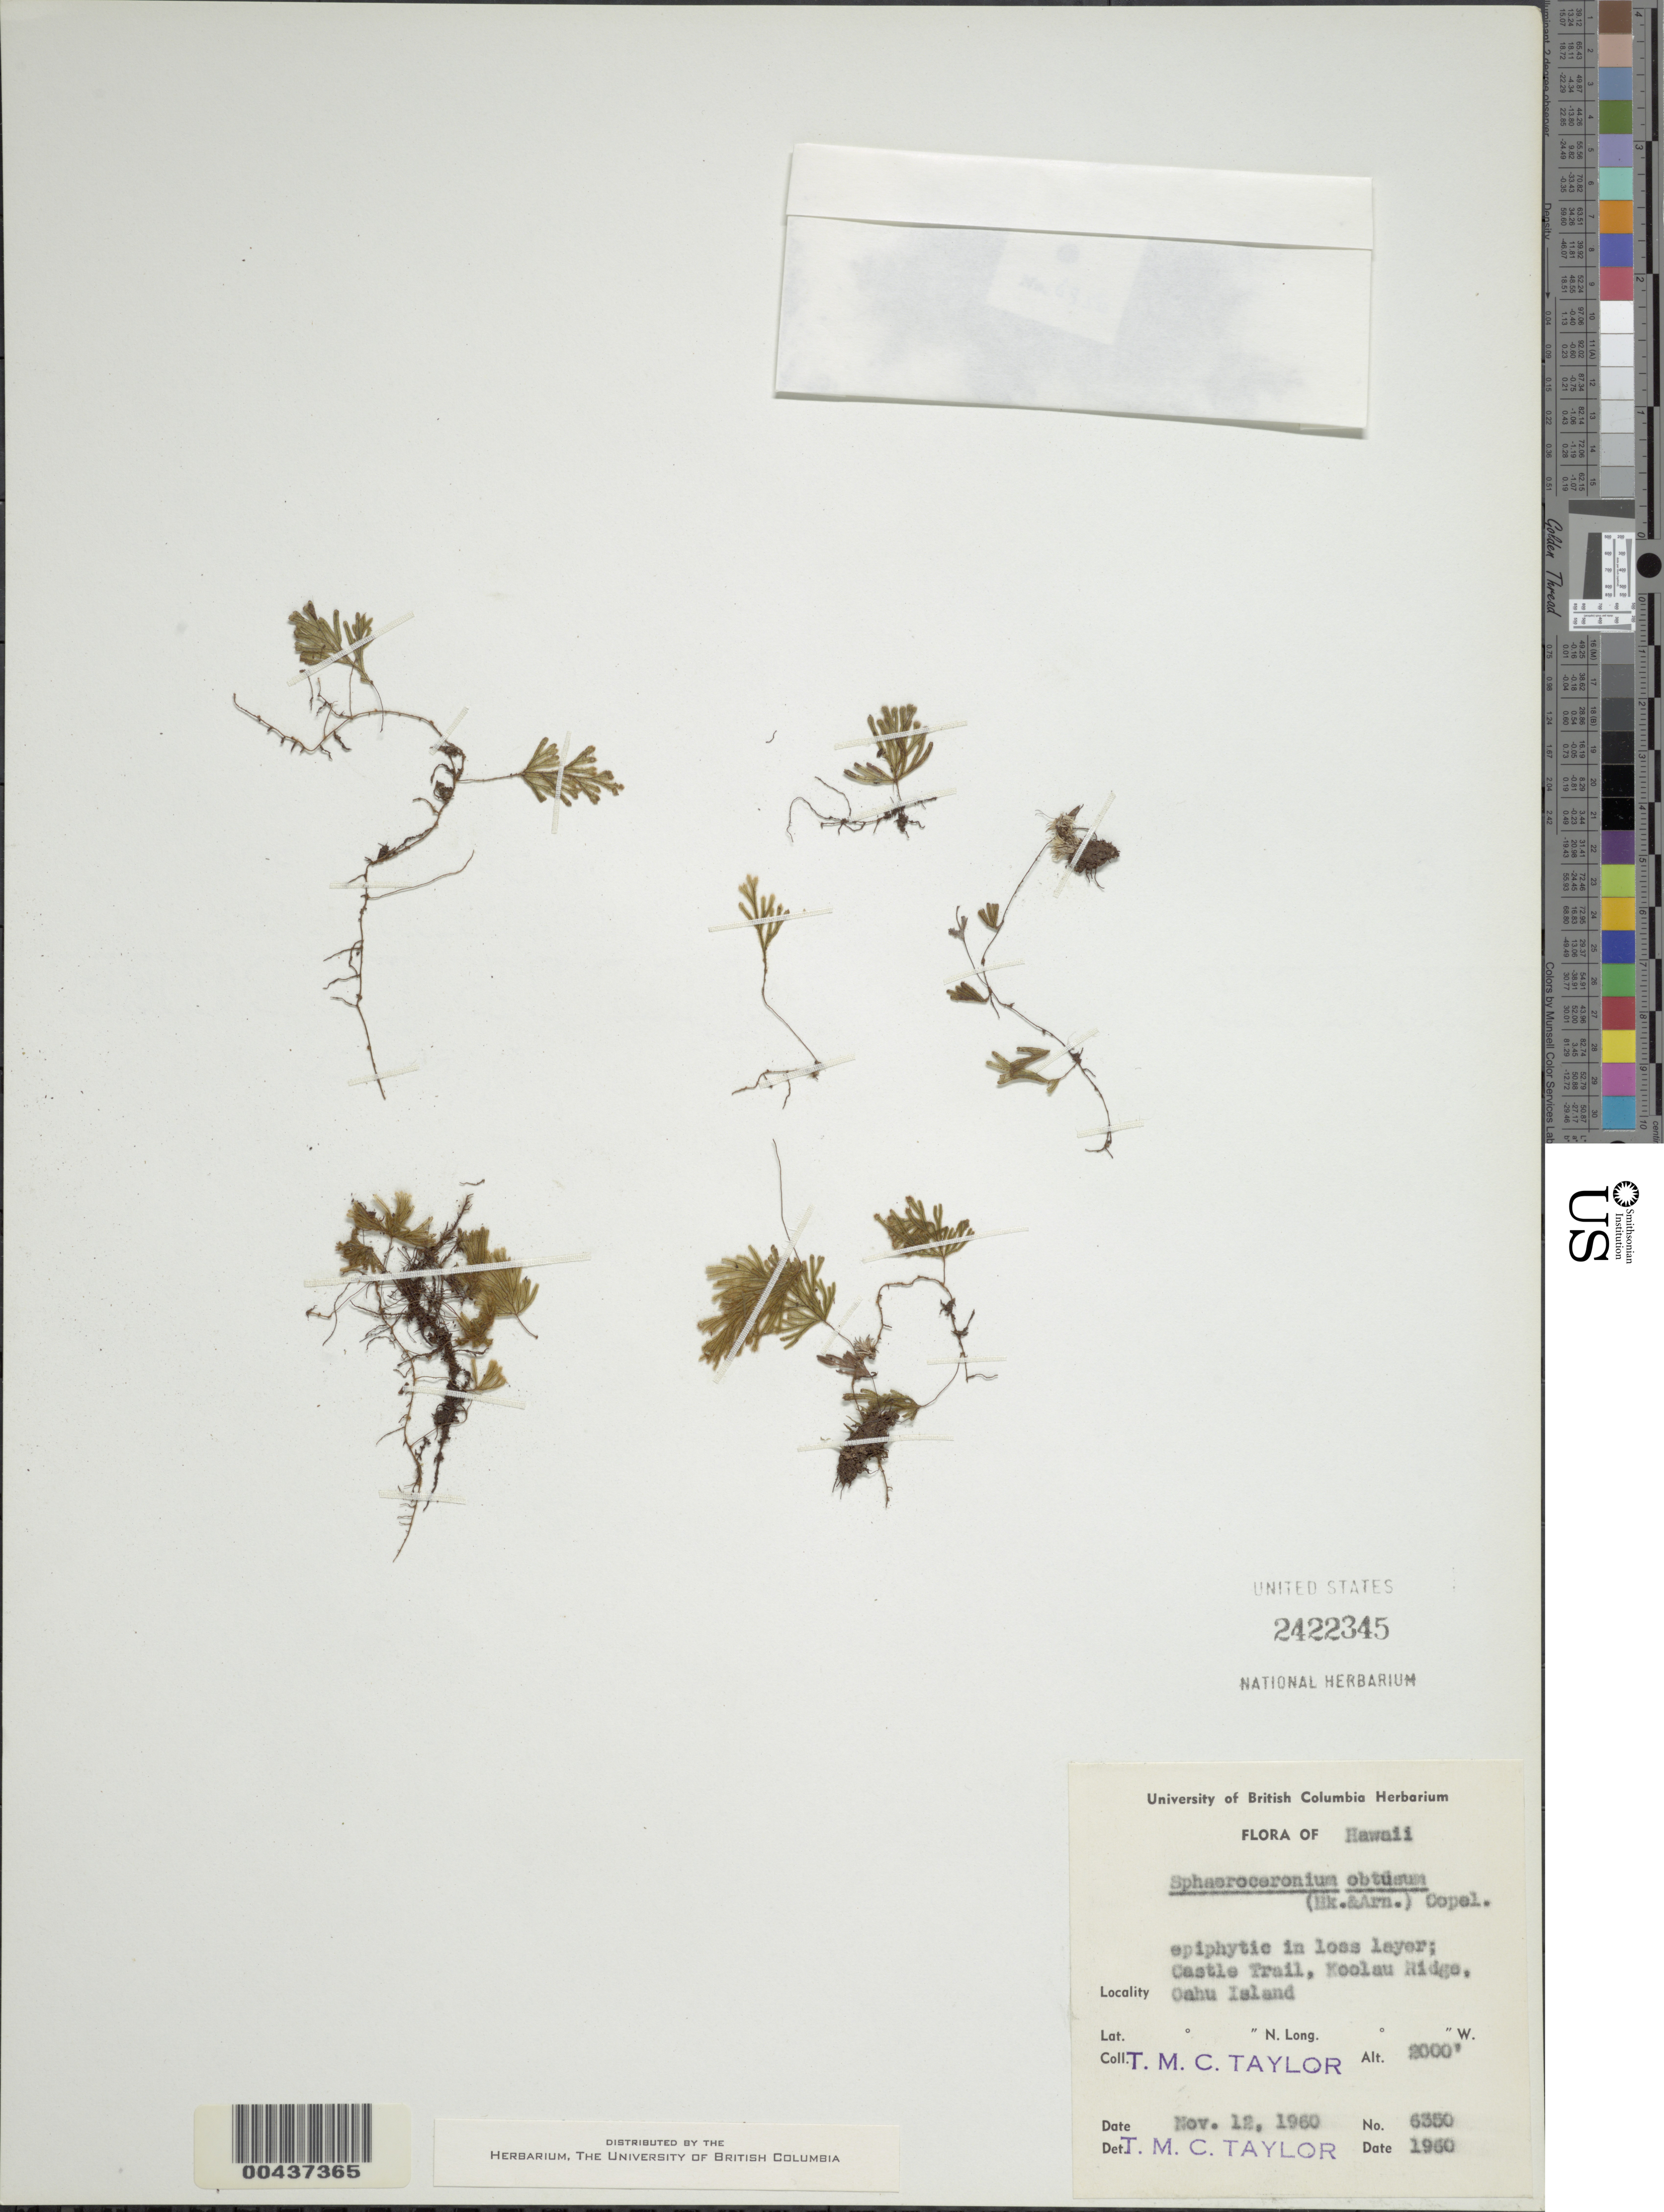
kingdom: Plantae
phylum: Tracheophyta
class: Polypodiopsida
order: Hymenophyllales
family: Hymenophyllaceae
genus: Hymenophyllum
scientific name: Hymenophyllum obtusum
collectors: T. M. C. Taylor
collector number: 6330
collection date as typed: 12 Nov 1960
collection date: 1960-11-12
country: United States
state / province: Hawaii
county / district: Honolulu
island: Oahu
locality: Castle Trail, Koolau Ridge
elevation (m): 610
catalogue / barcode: US 2422345